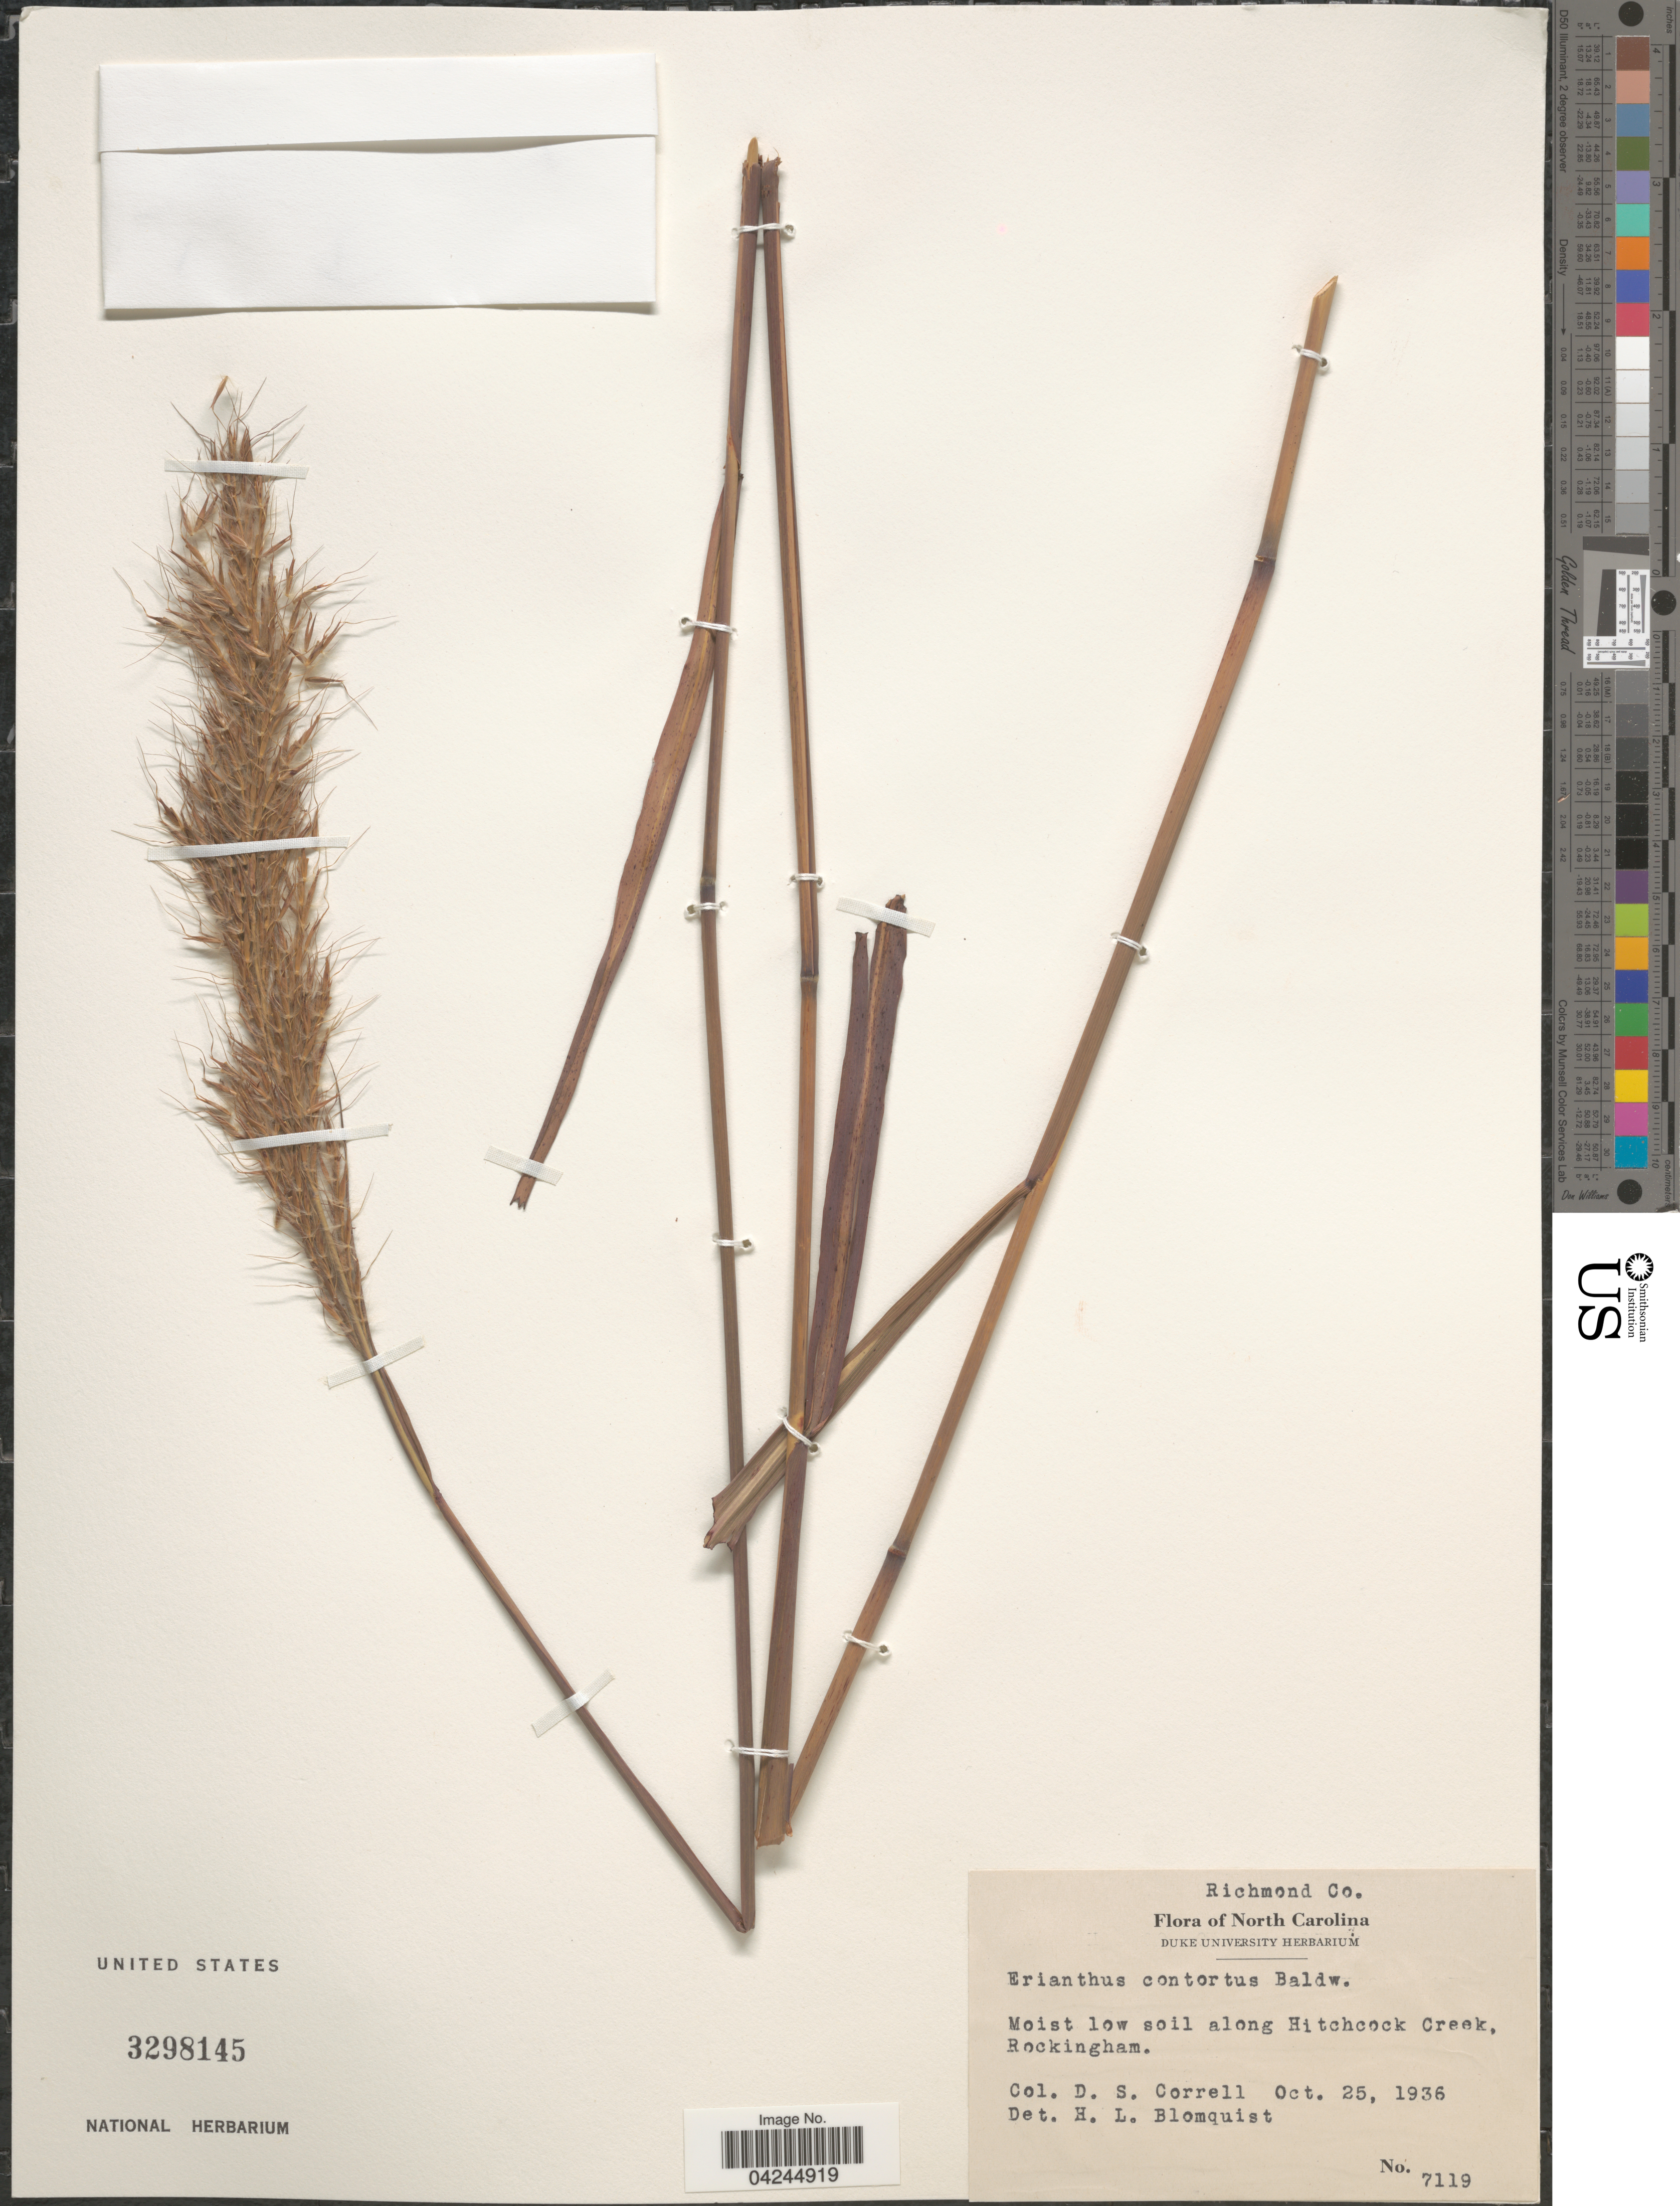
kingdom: Plantae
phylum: Tracheophyta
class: Liliopsida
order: Poales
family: Poaceae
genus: Erianthus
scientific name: Erianthus brevibarbis var. contortus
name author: (Elliott) D.B. Ward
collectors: D. S. Correll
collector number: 7119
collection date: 1936-10-25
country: United States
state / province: North Carolina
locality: Richmond Co. Moist low soil along Hitchcock Creek, Rockingham.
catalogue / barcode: US 3298145